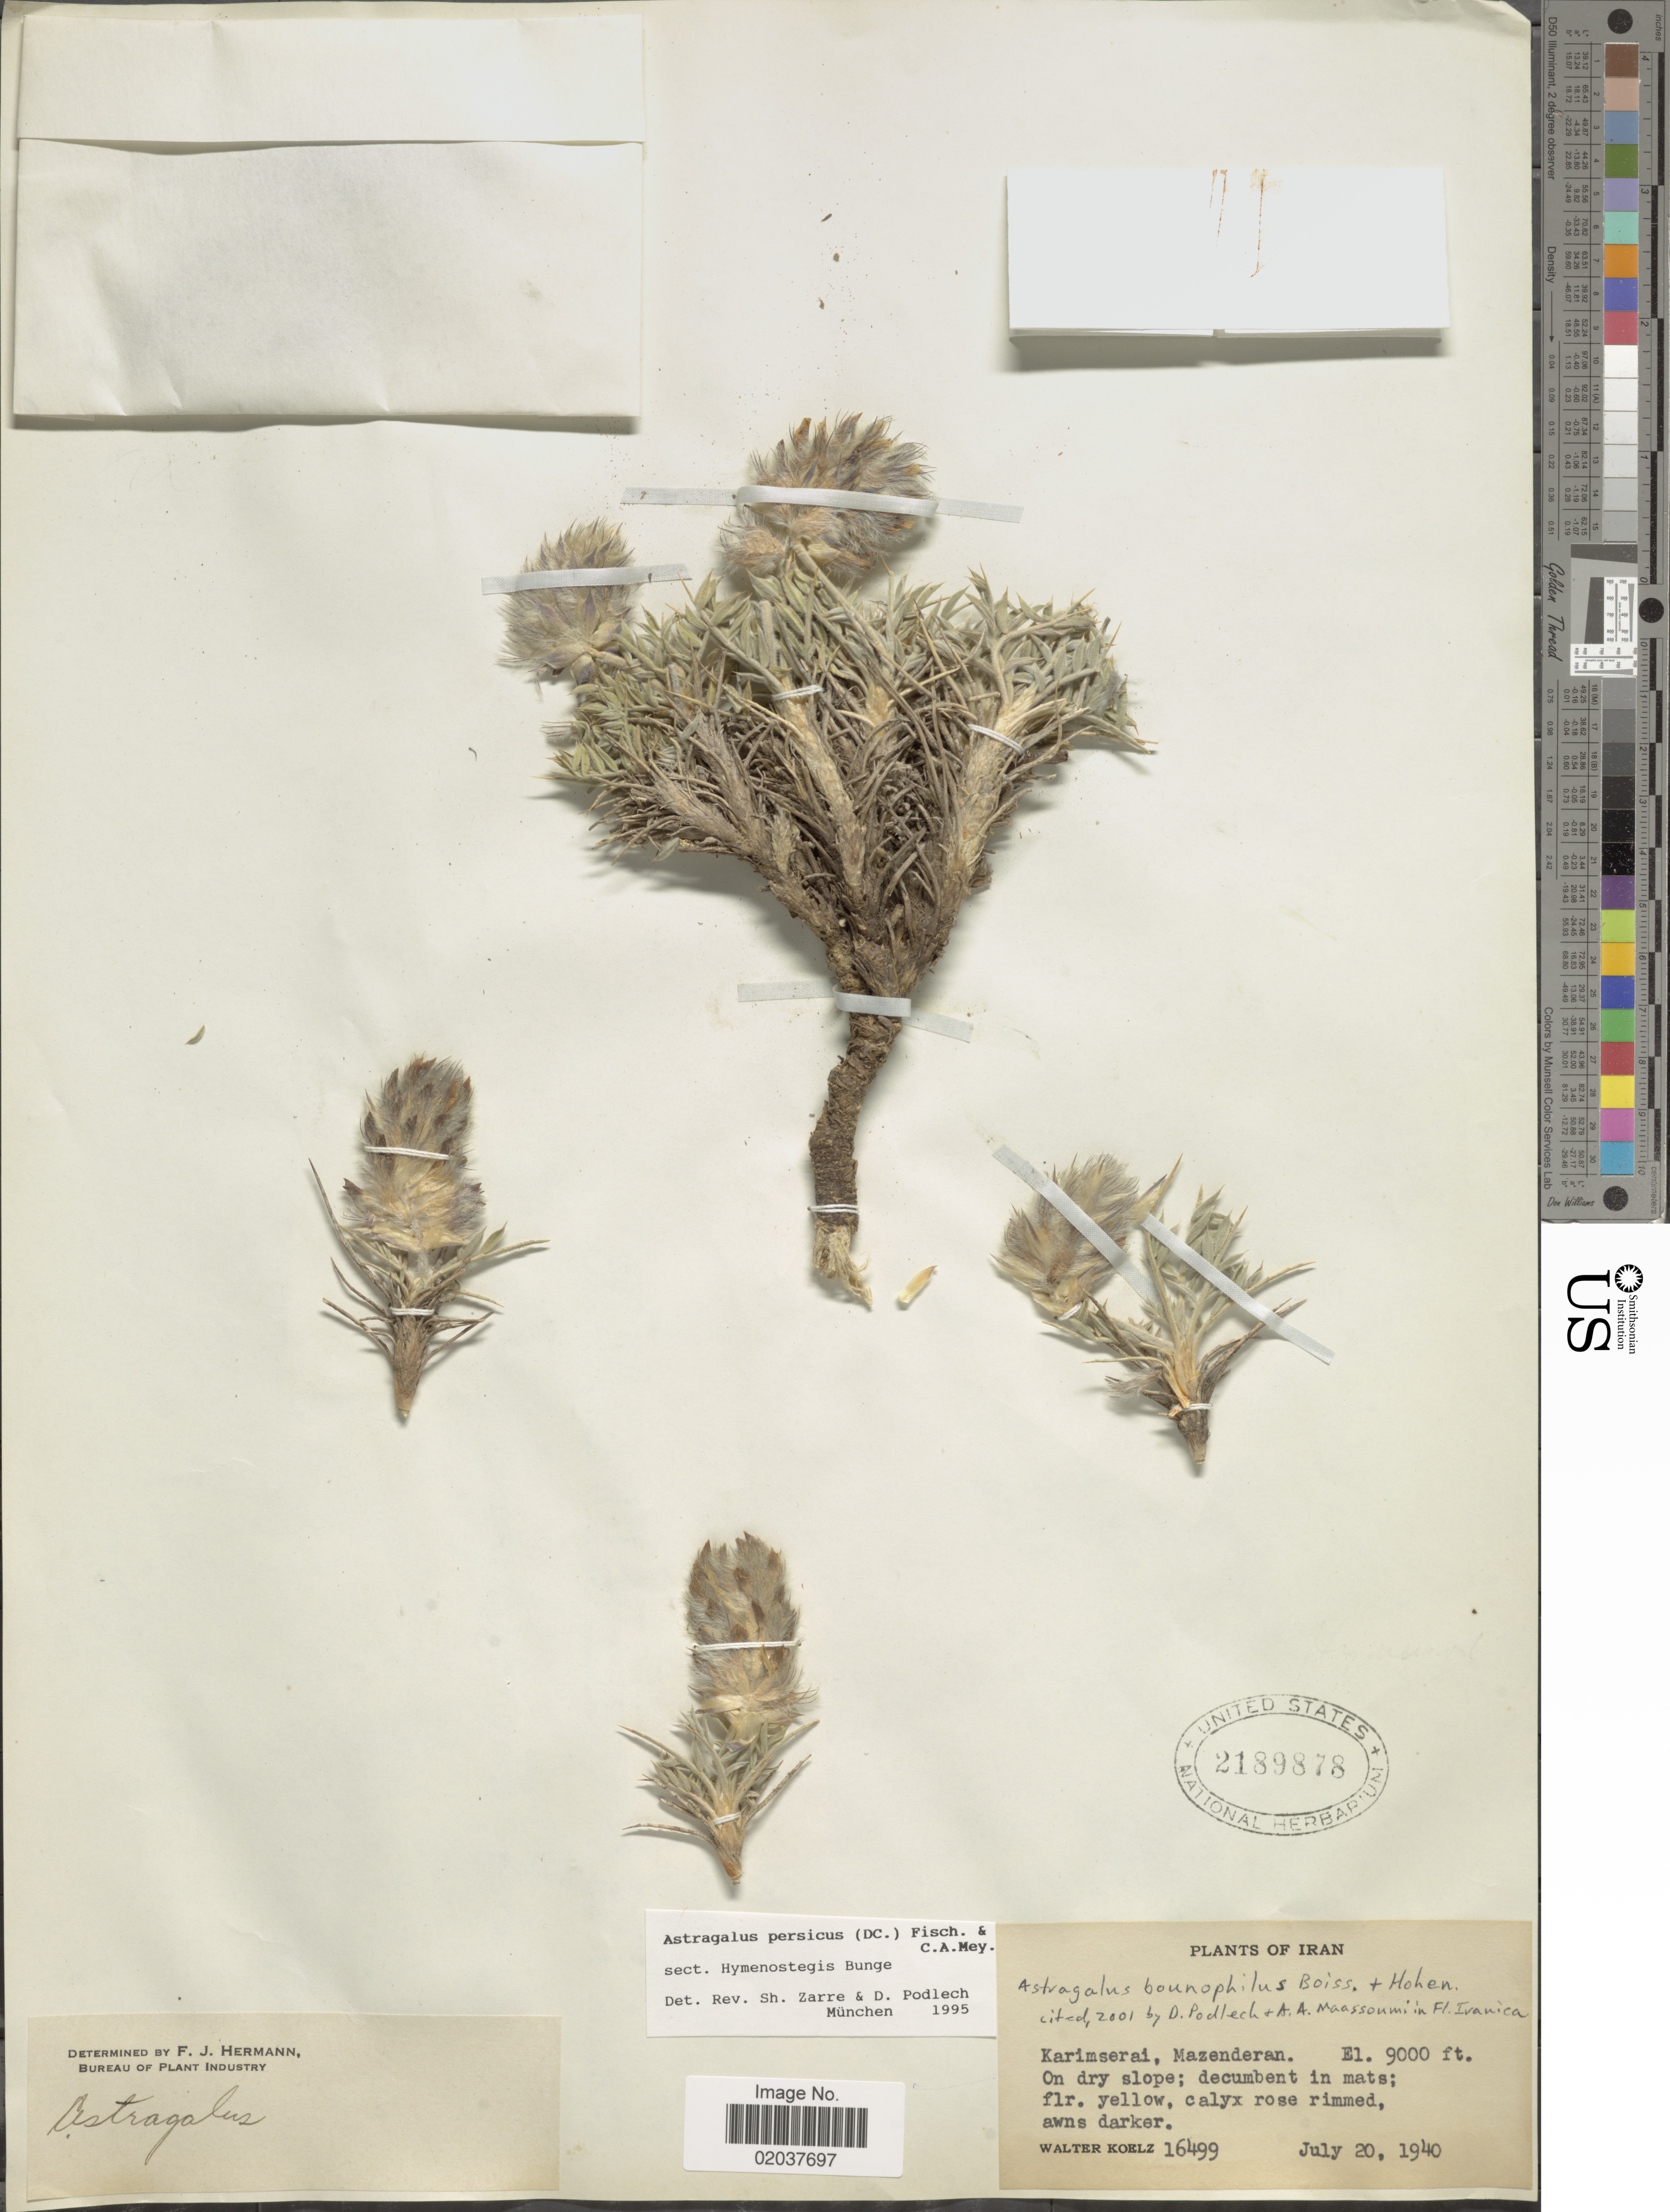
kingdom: Plantae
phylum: Tracheophyta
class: Magnoliopsida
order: Fabales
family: Fabaceae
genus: Astragalus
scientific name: Astragalus bounophilus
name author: Boiss. & Hohen.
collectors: W. N. Koelz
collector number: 16499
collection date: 1940-07-20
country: Iran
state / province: Mazandaran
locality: Karimserai, Mazenderan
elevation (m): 2743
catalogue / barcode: US 2189878